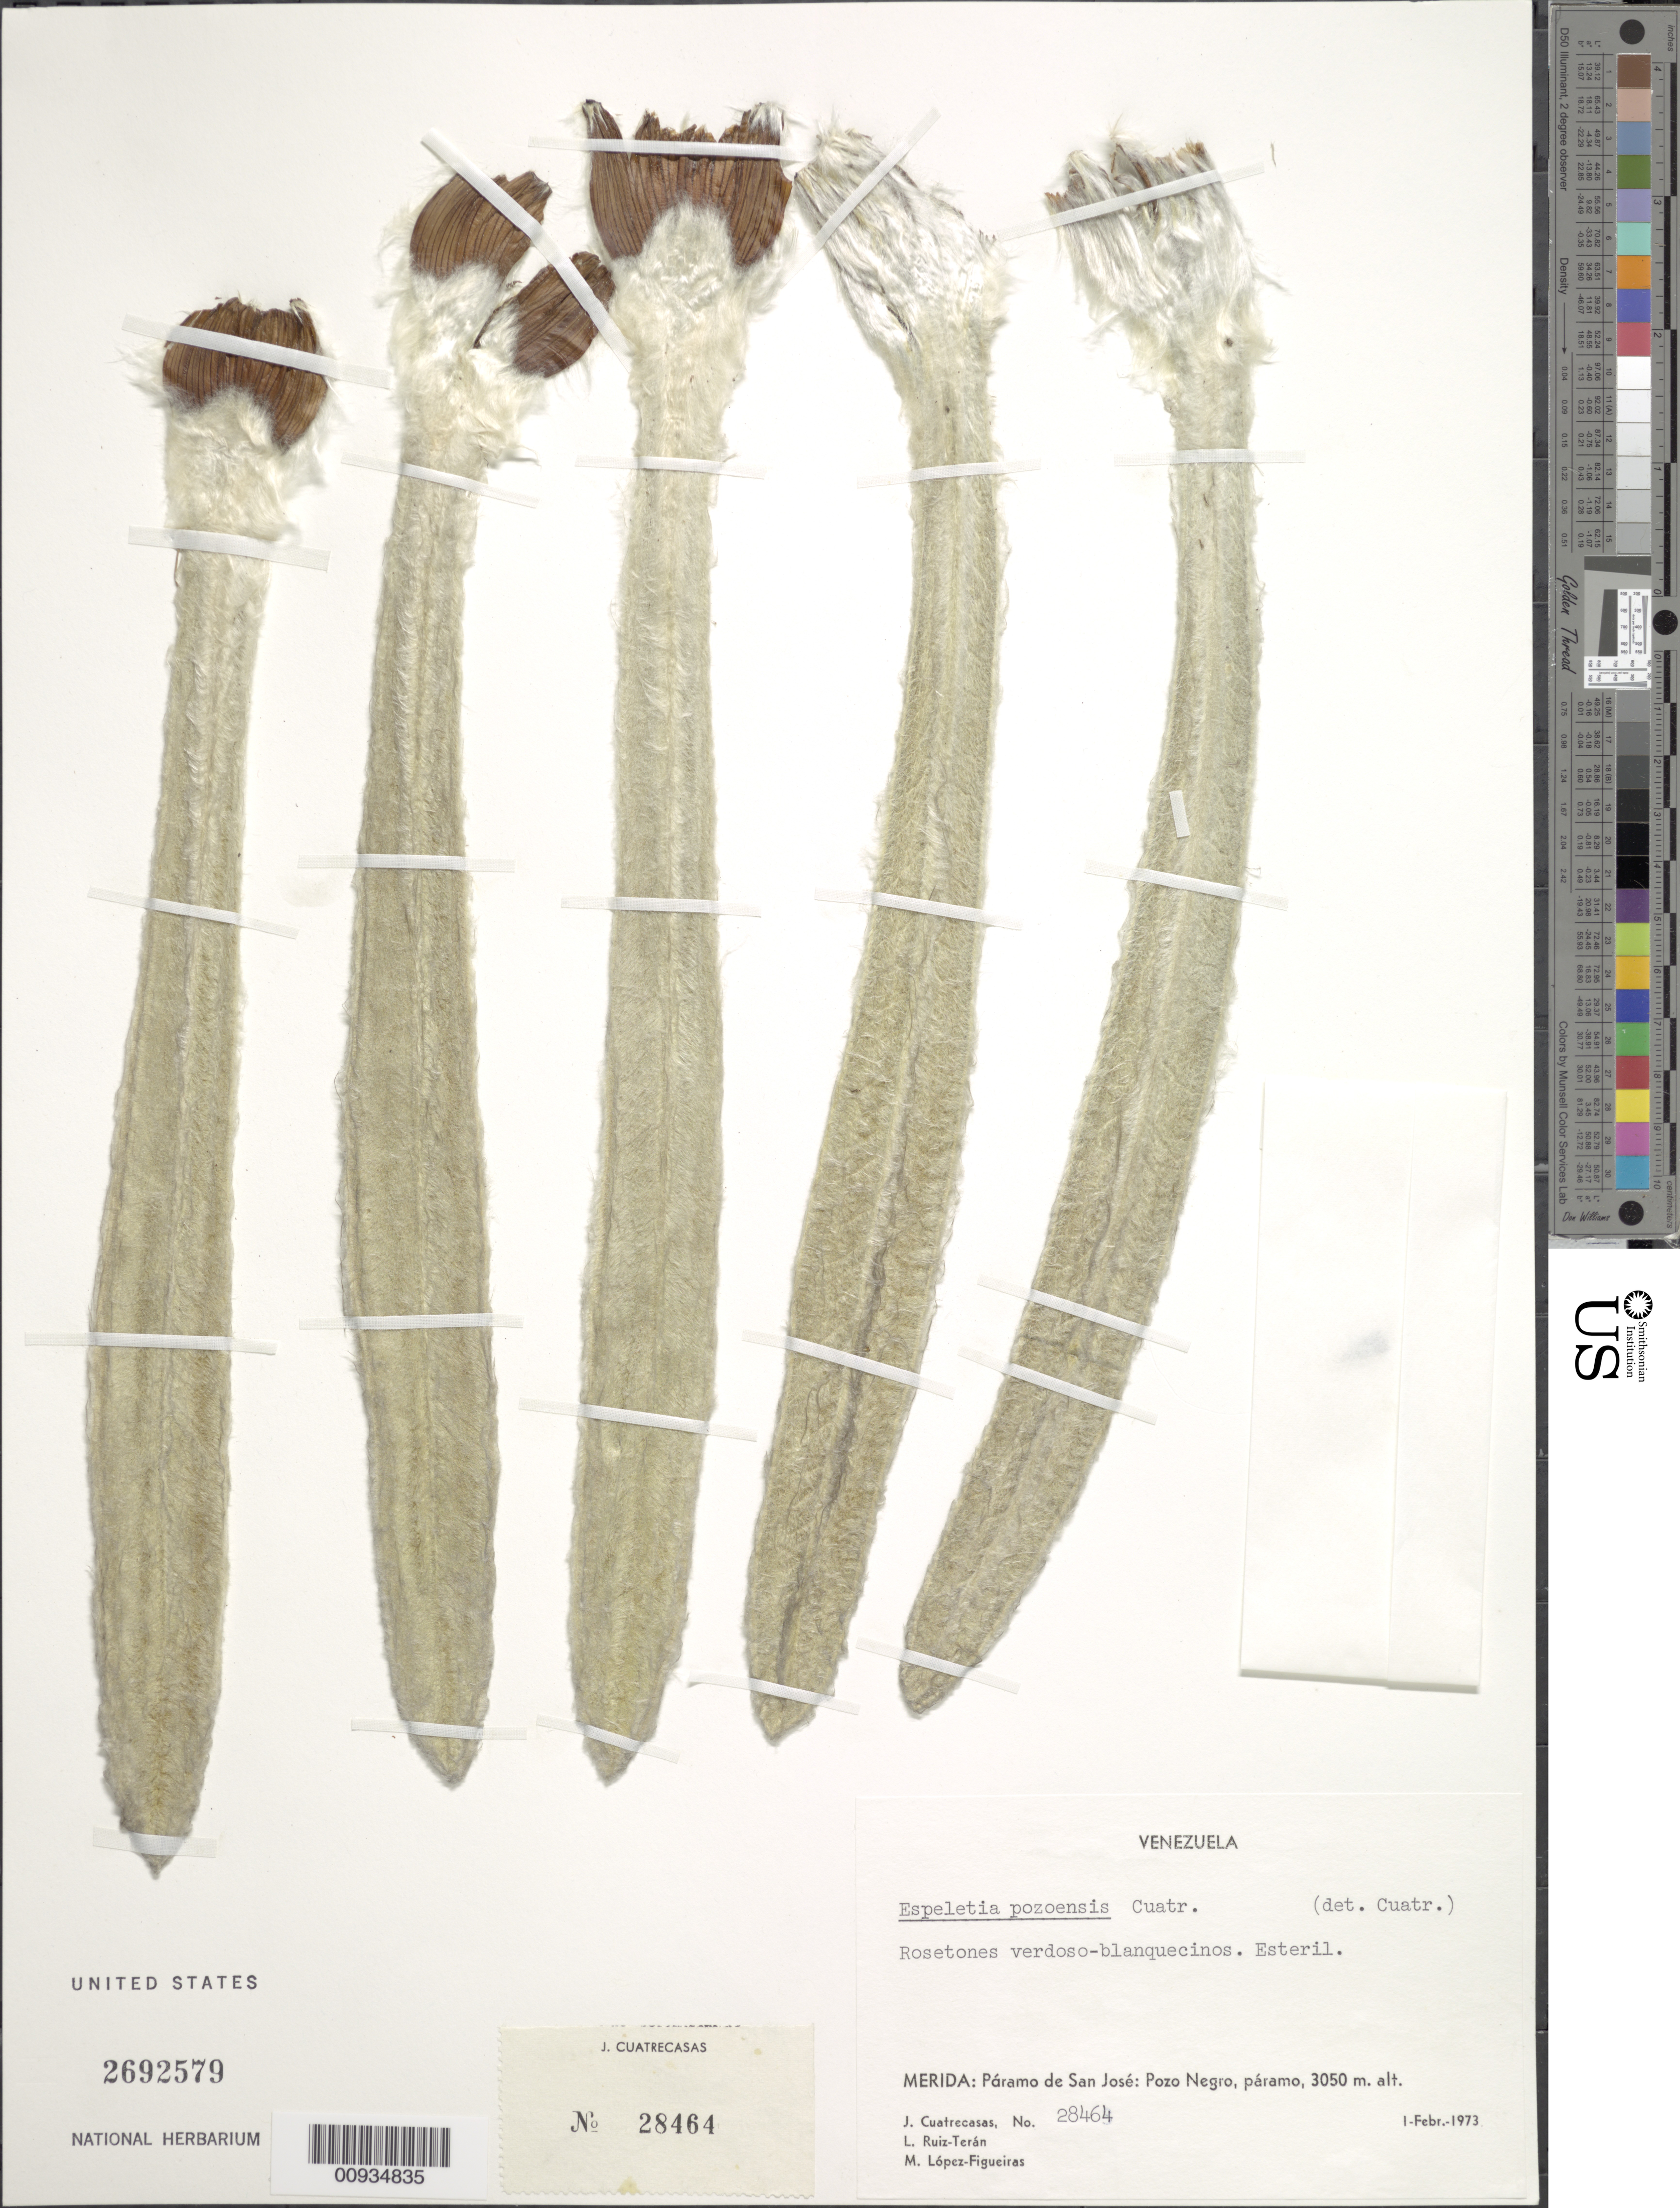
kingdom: Plantae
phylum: Tracheophyta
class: Magnoliopsida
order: Asterales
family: Asteraceae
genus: Espeletiopsis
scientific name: Espeletiopsis pozoensis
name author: (Cuatrec.) Cuatrec.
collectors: J. Cuatrecasas, L. E. Ruíz-Terán & M. López Figueiras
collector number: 28464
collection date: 1973-02-01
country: Venezuela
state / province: Mérida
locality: Paramo de San Jose, Pozo Negro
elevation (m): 3050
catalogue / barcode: US 2692579